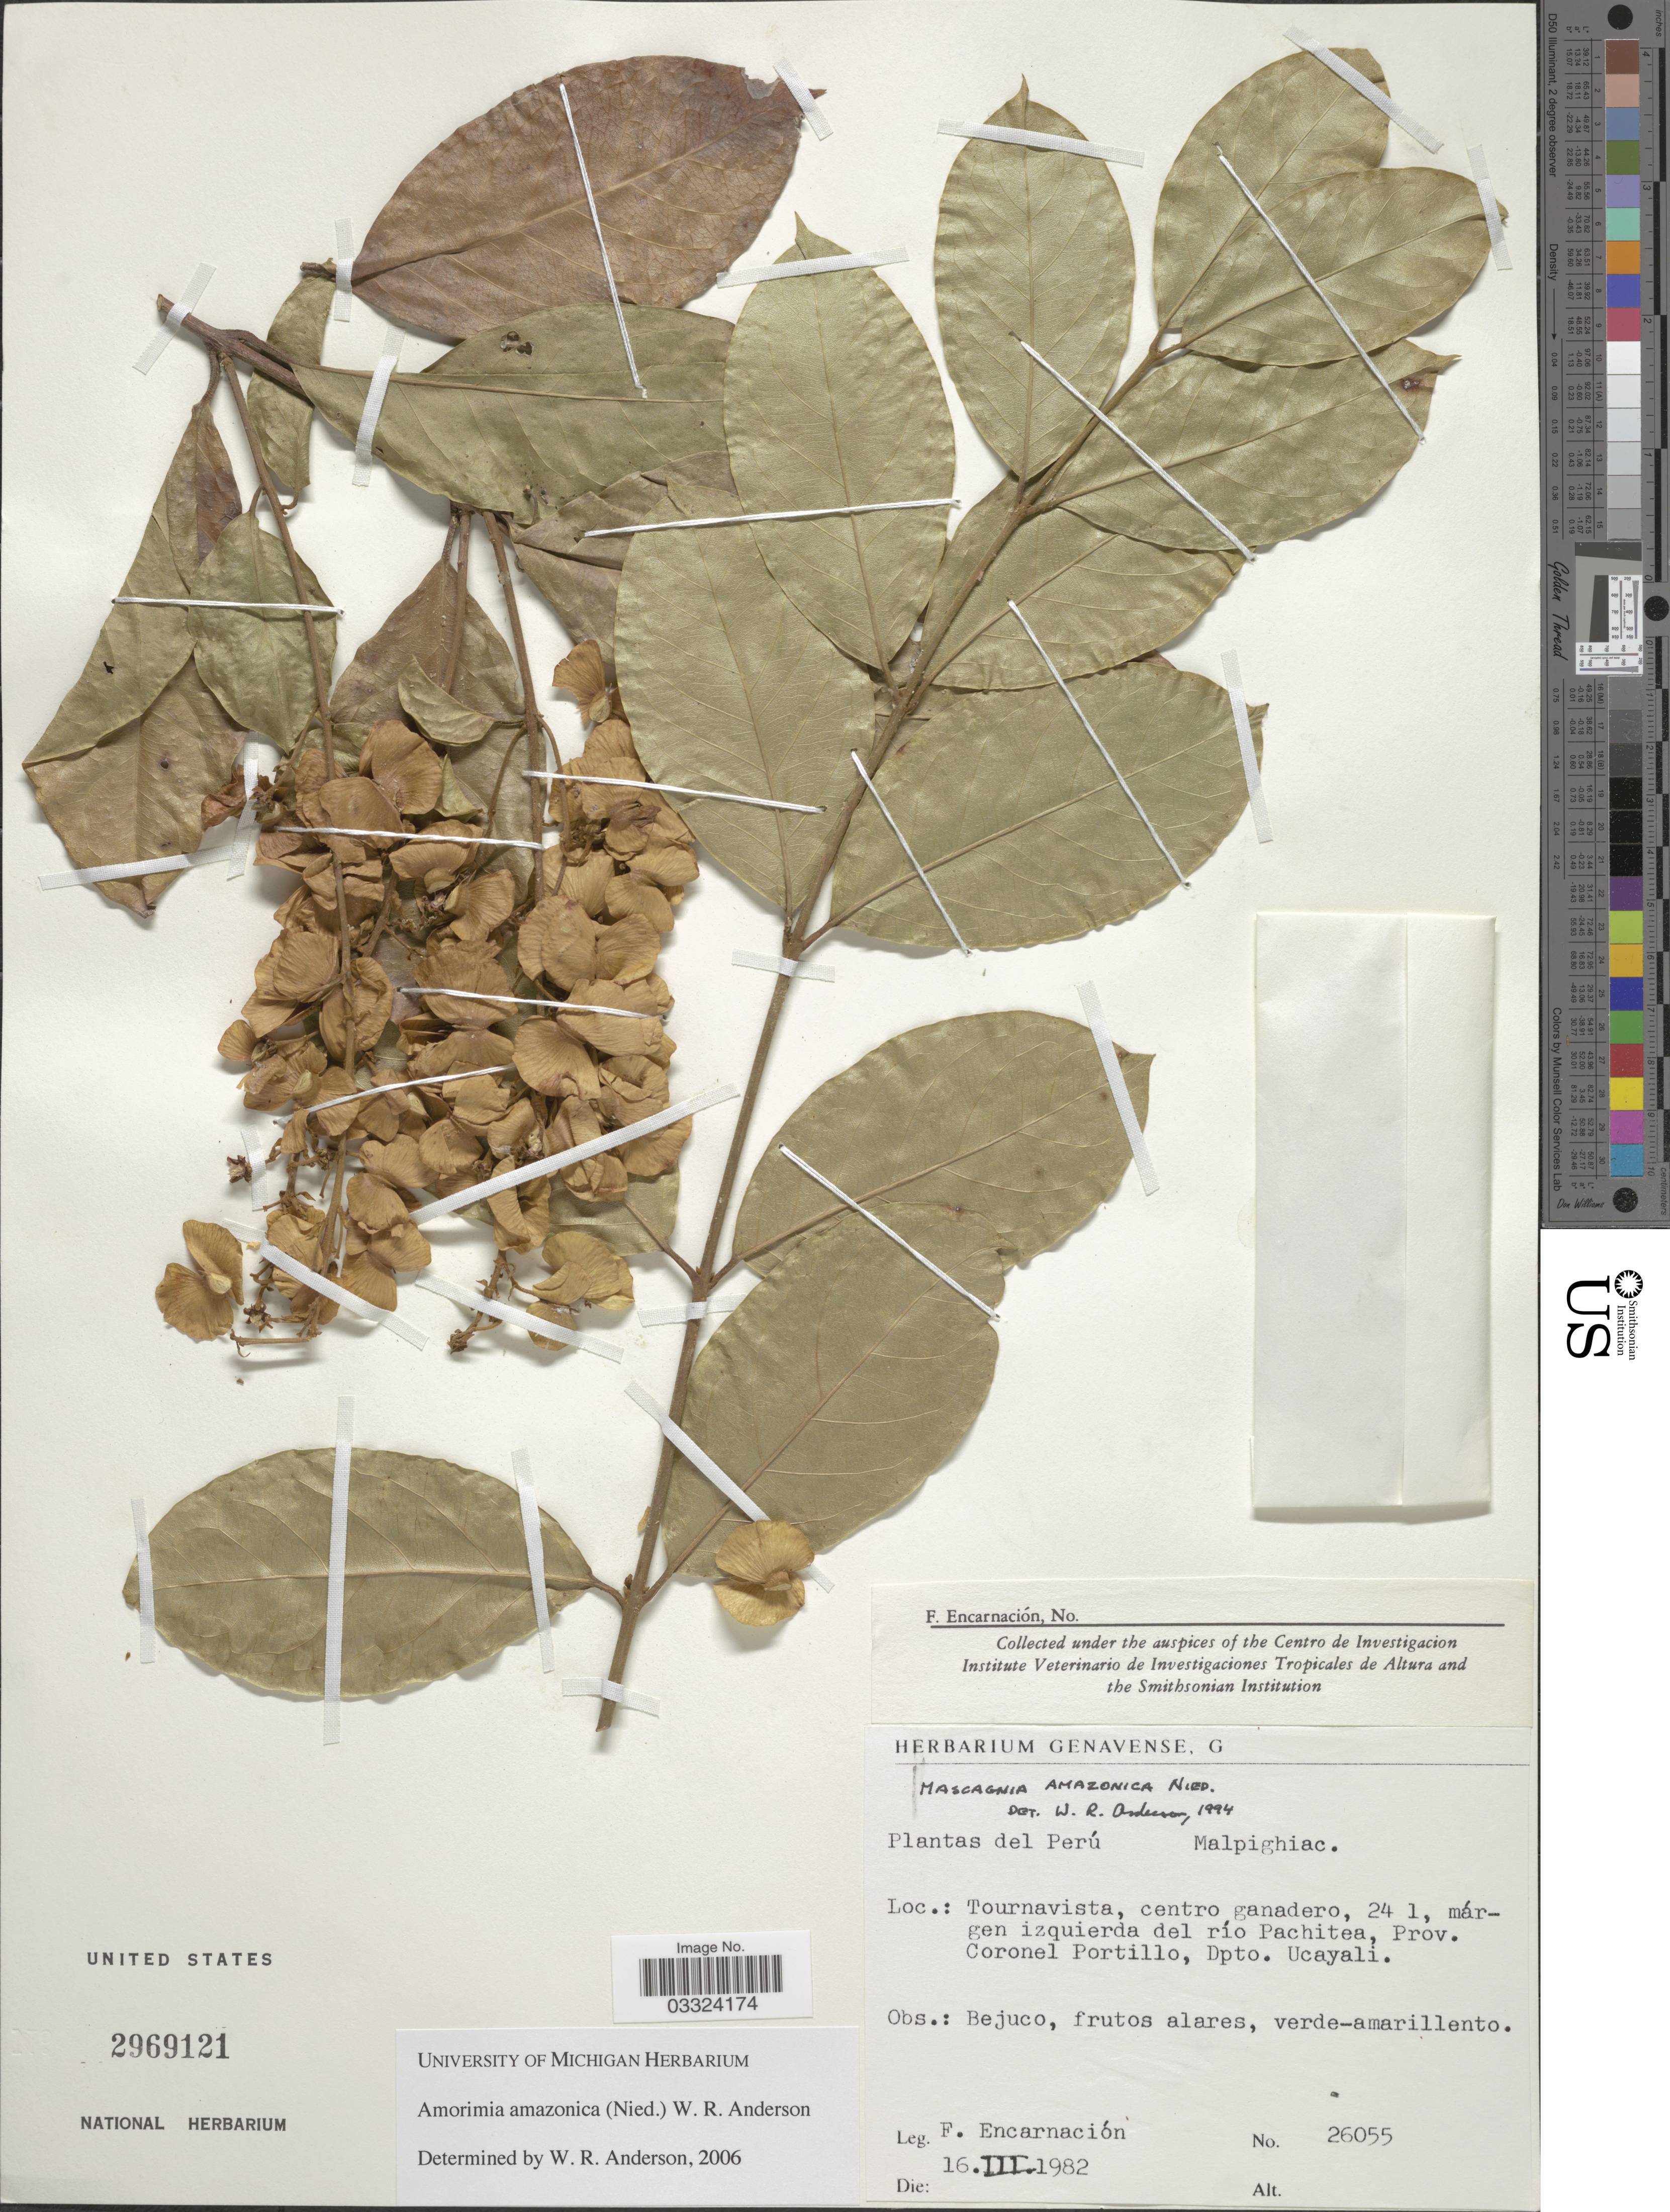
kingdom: Plantae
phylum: Tracheophyta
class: Magnoliopsida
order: Malpighiales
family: Malpighiaceae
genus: Amorimia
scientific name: Amorimia amazonica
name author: (Nied.) W.R. Anderson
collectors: F. Encarnación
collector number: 26055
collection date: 1982-03-16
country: Peru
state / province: Ucayali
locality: Tournavista, centro ganadero, 24 1, márgen izquierda del río Pachitea, Prov. Coronel Portillo, Dpto. Ucayali.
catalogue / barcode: US 2969121